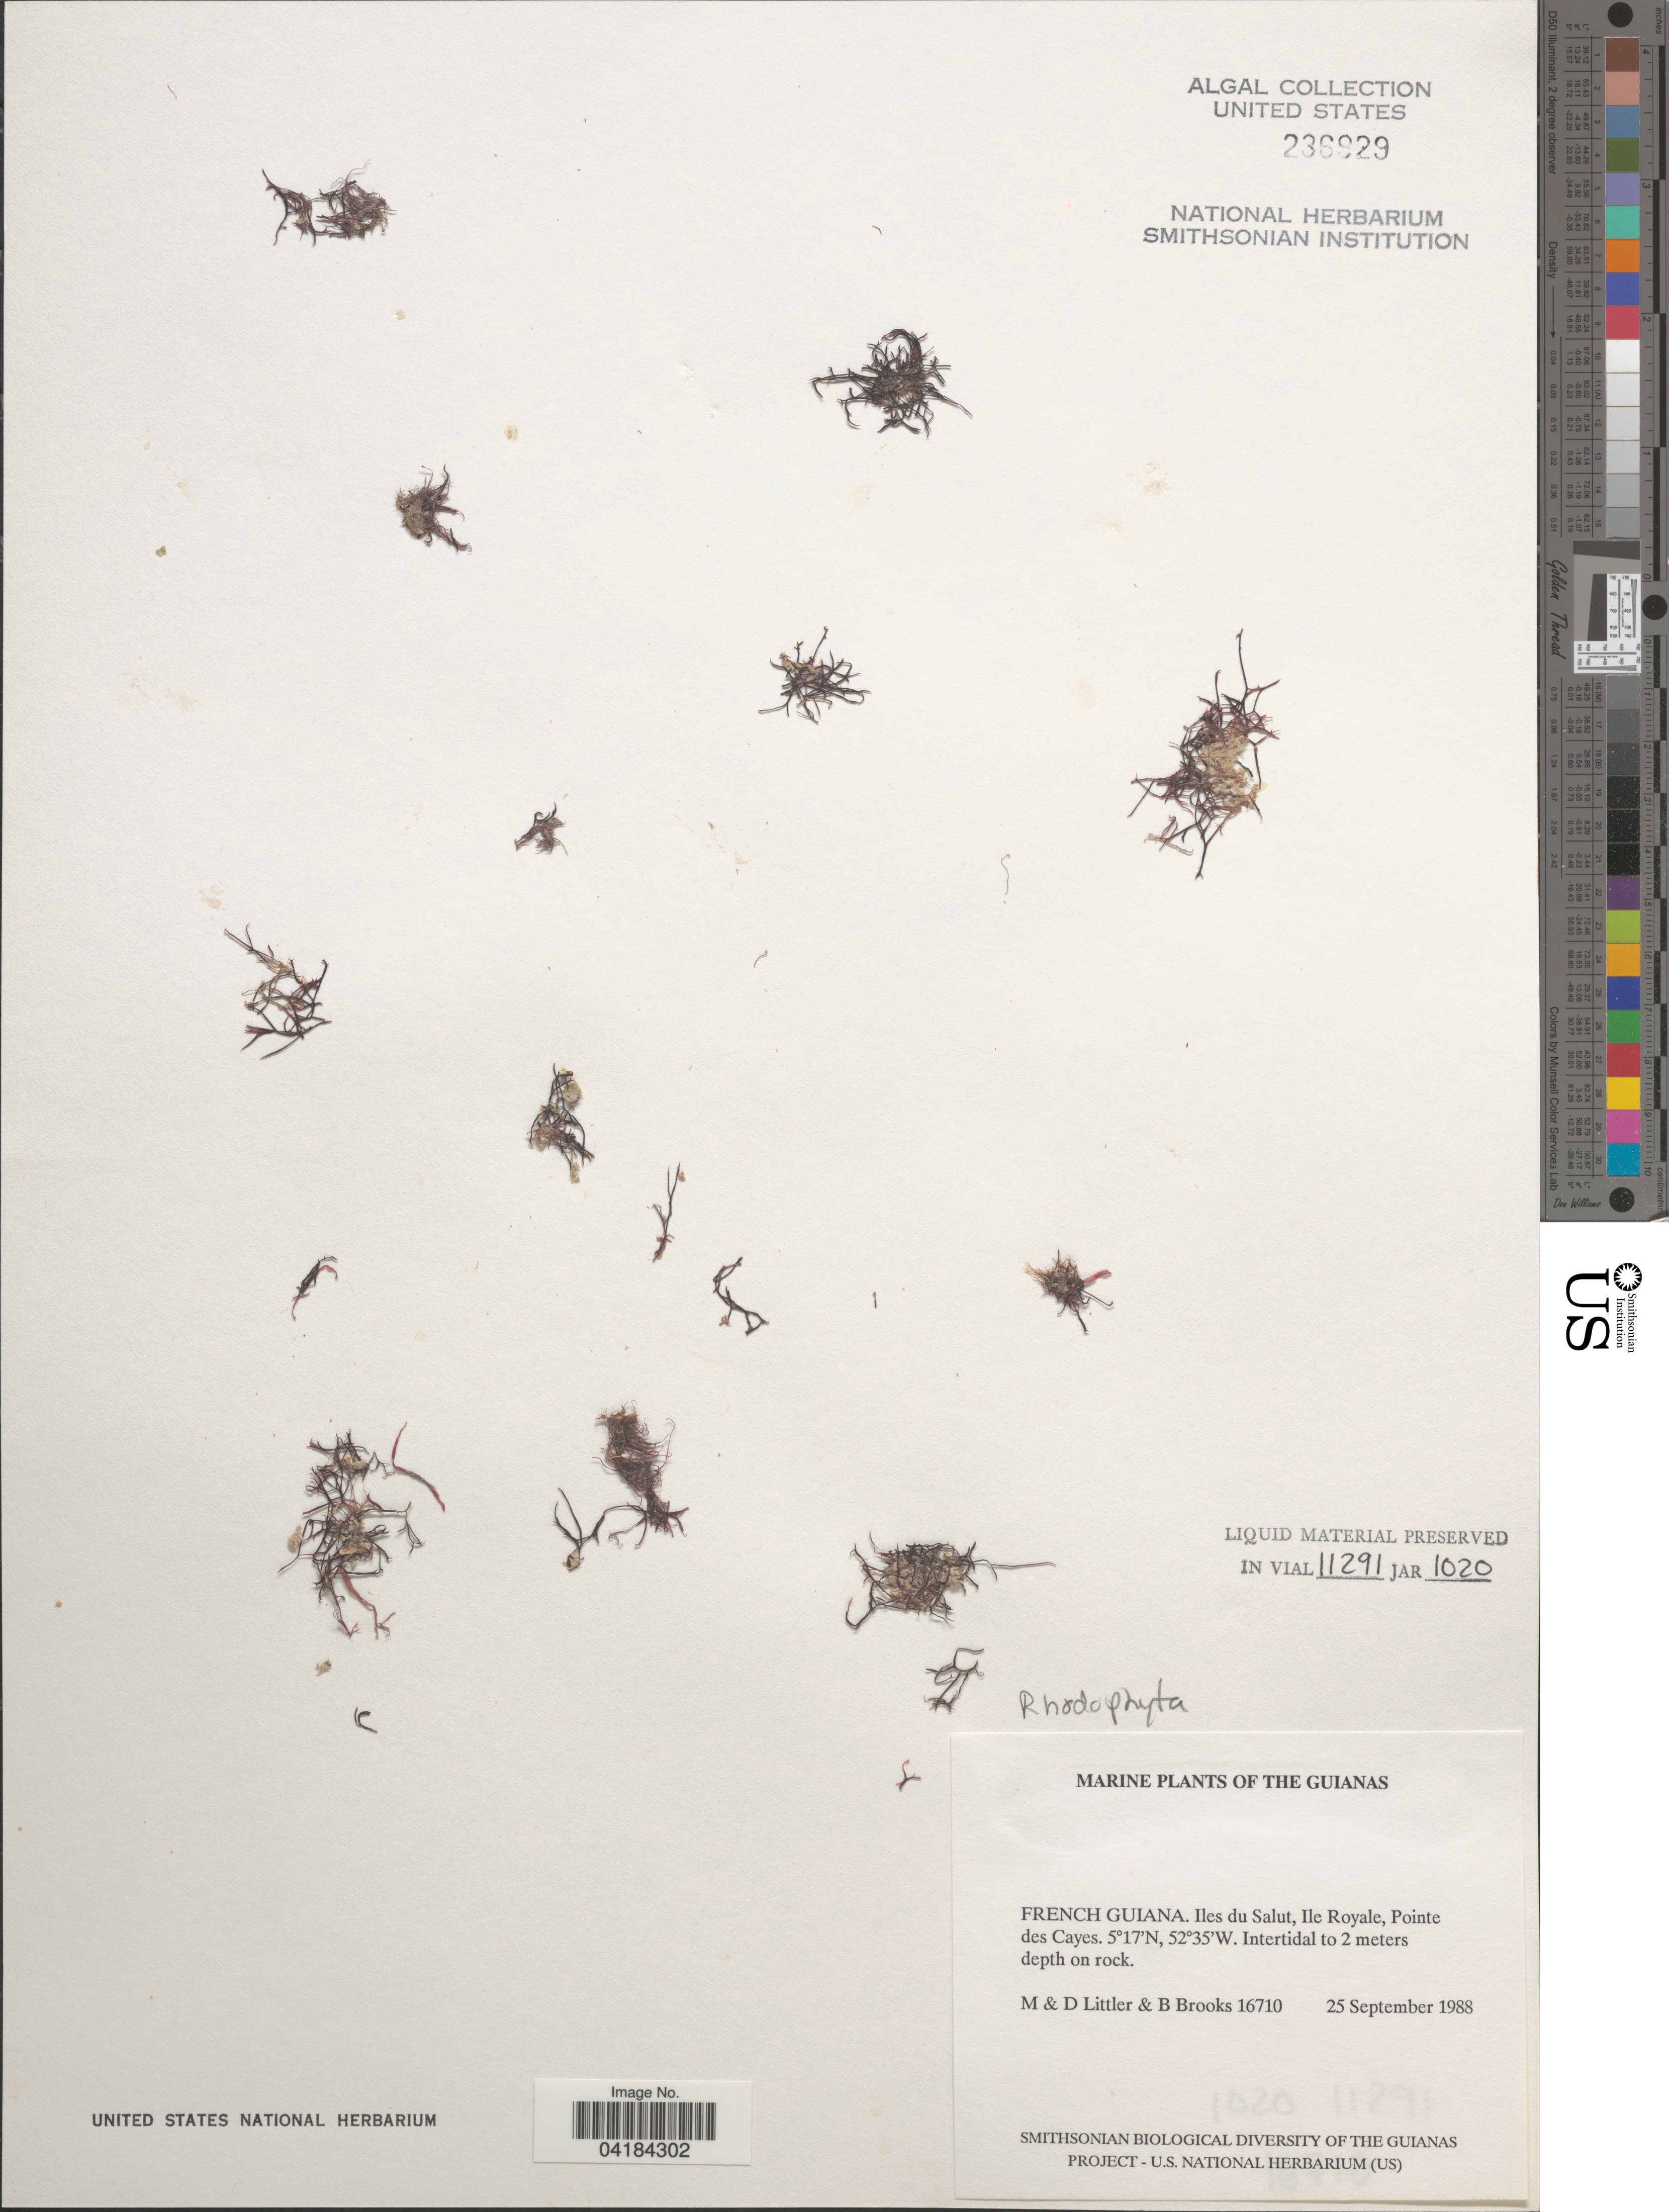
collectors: M. Littler, D. S. Littler & B. Brooks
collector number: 16710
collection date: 1988-09-25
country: French Guiana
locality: The Guianas. Iles du Salut, Ile Royale, Pointe des Cayes.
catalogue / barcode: US 236929